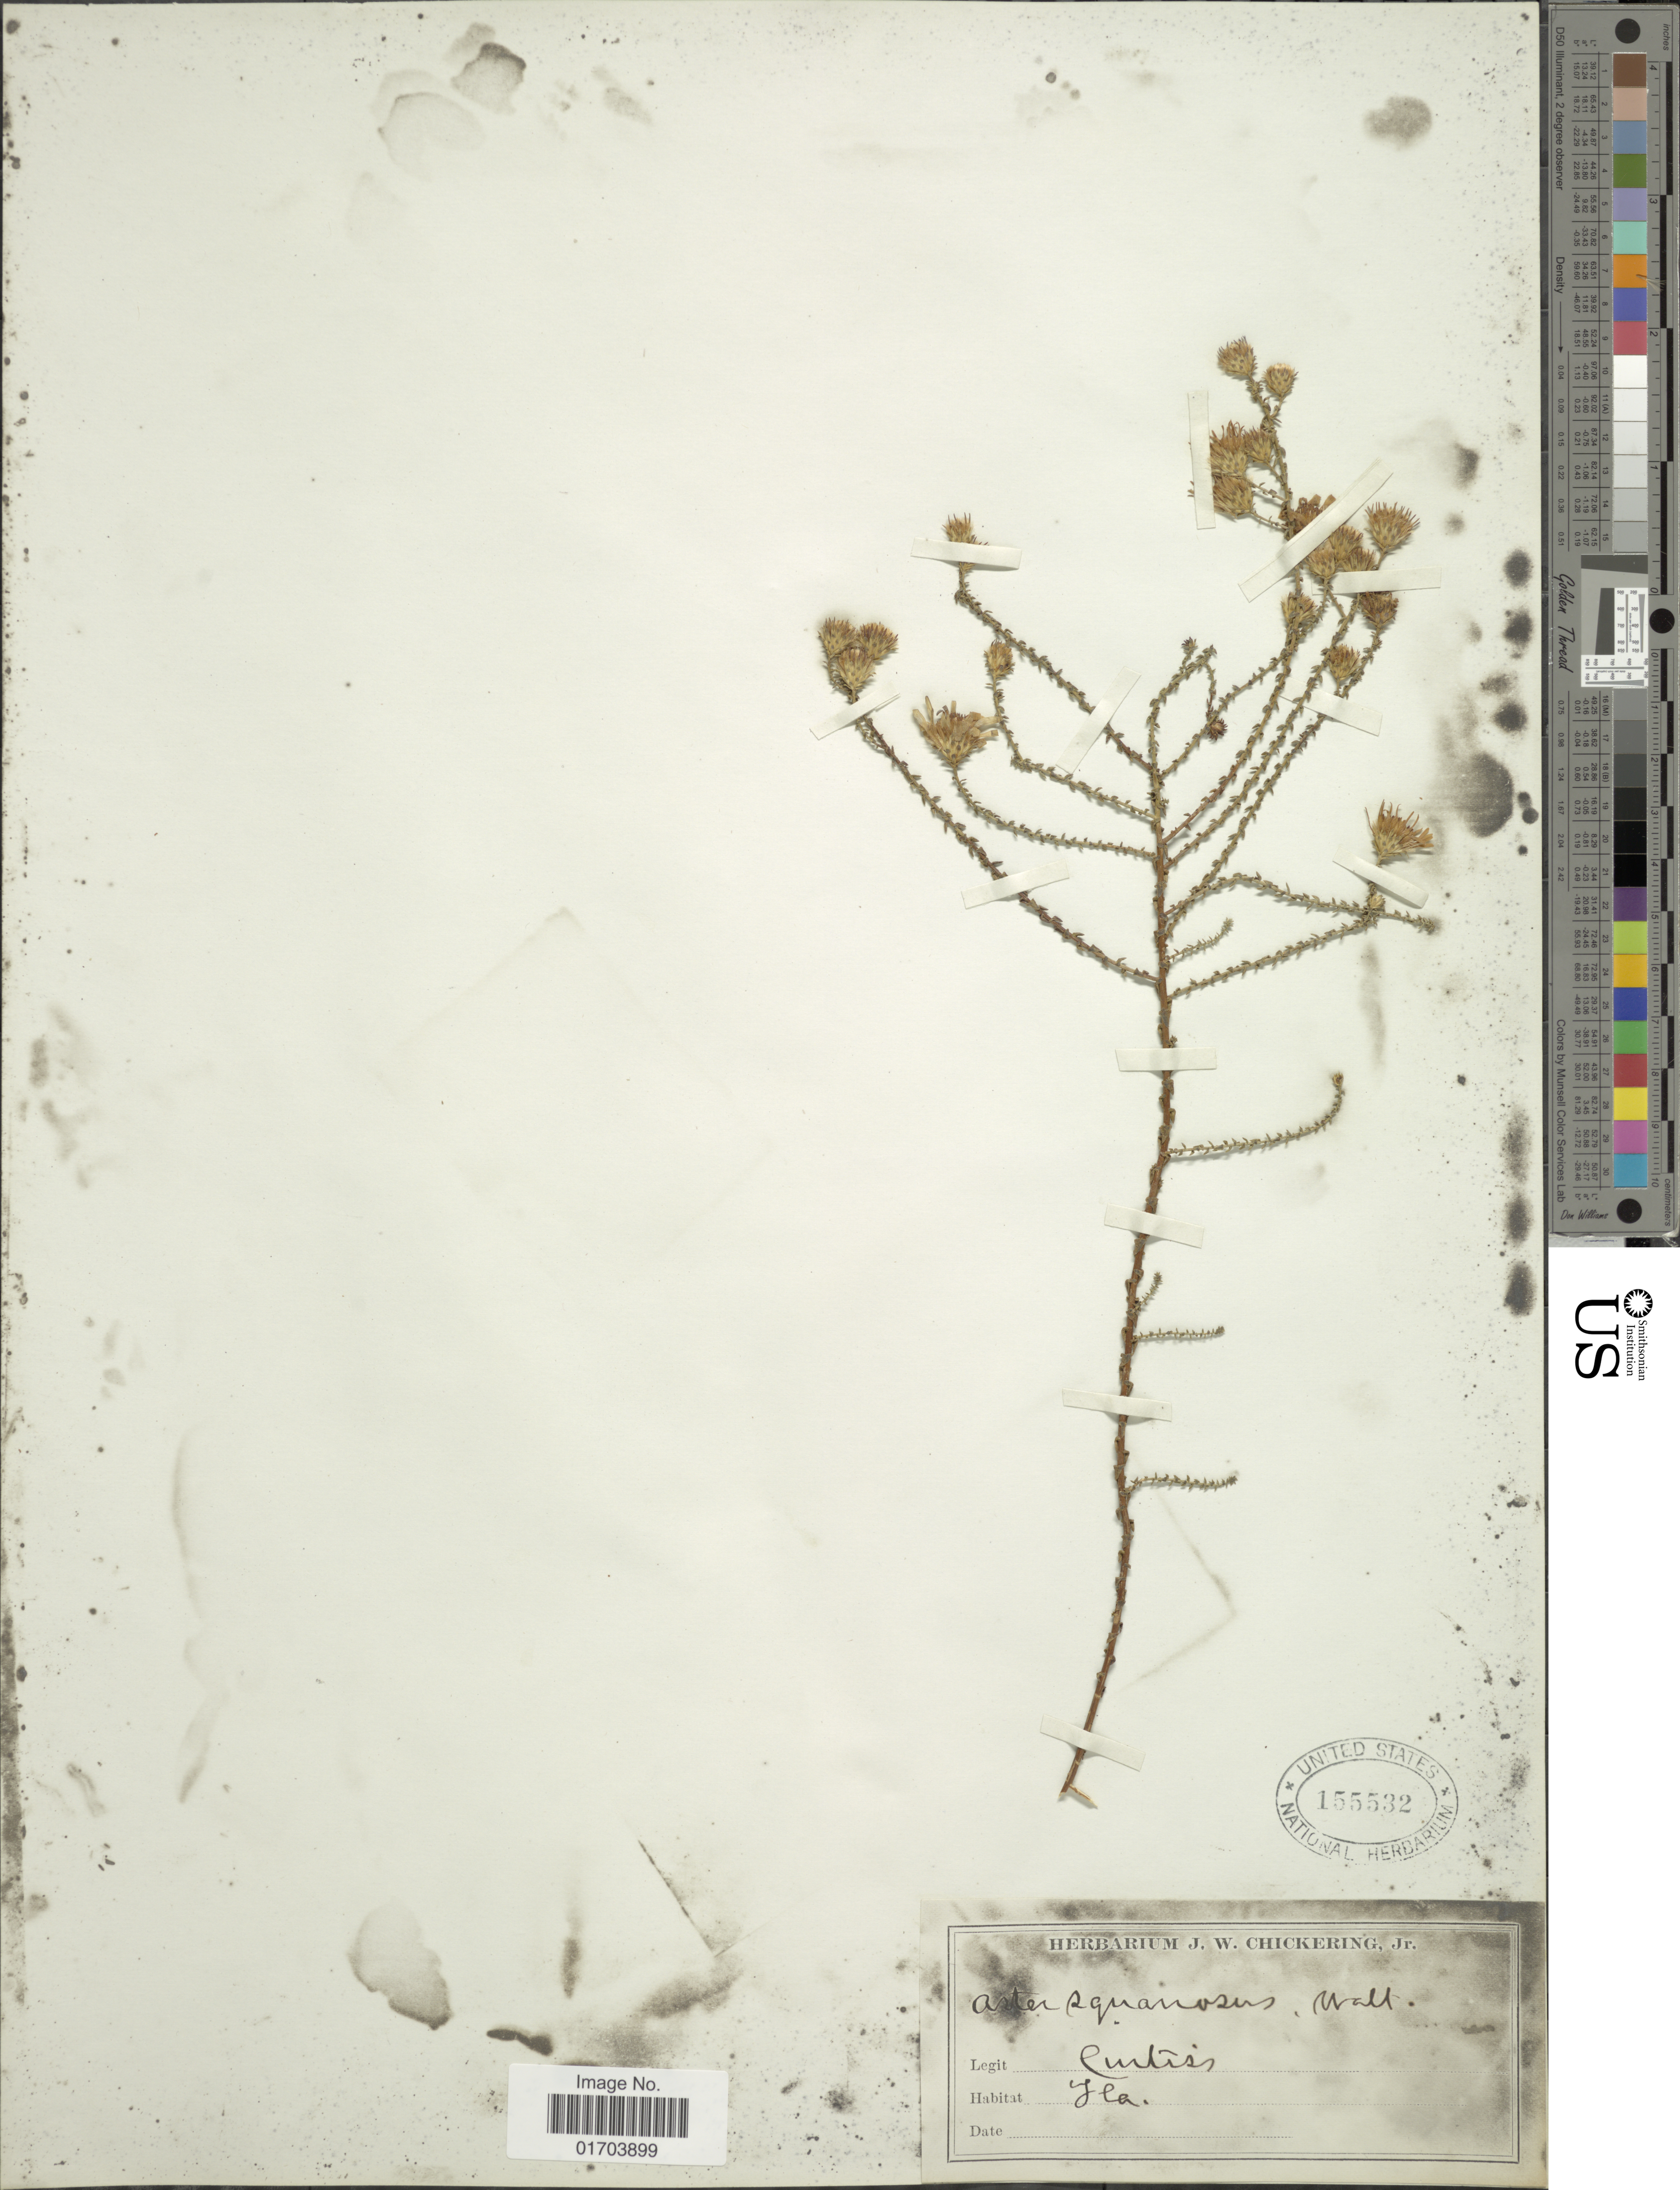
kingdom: Plantae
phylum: Tracheophyta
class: Magnoliopsida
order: Asterales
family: Asteraceae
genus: Symphyotrichum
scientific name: Symphyotrichum walteri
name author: (Alexander) G.L. Nesom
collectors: -. Curtiss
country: United States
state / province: Florida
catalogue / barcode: US 155532